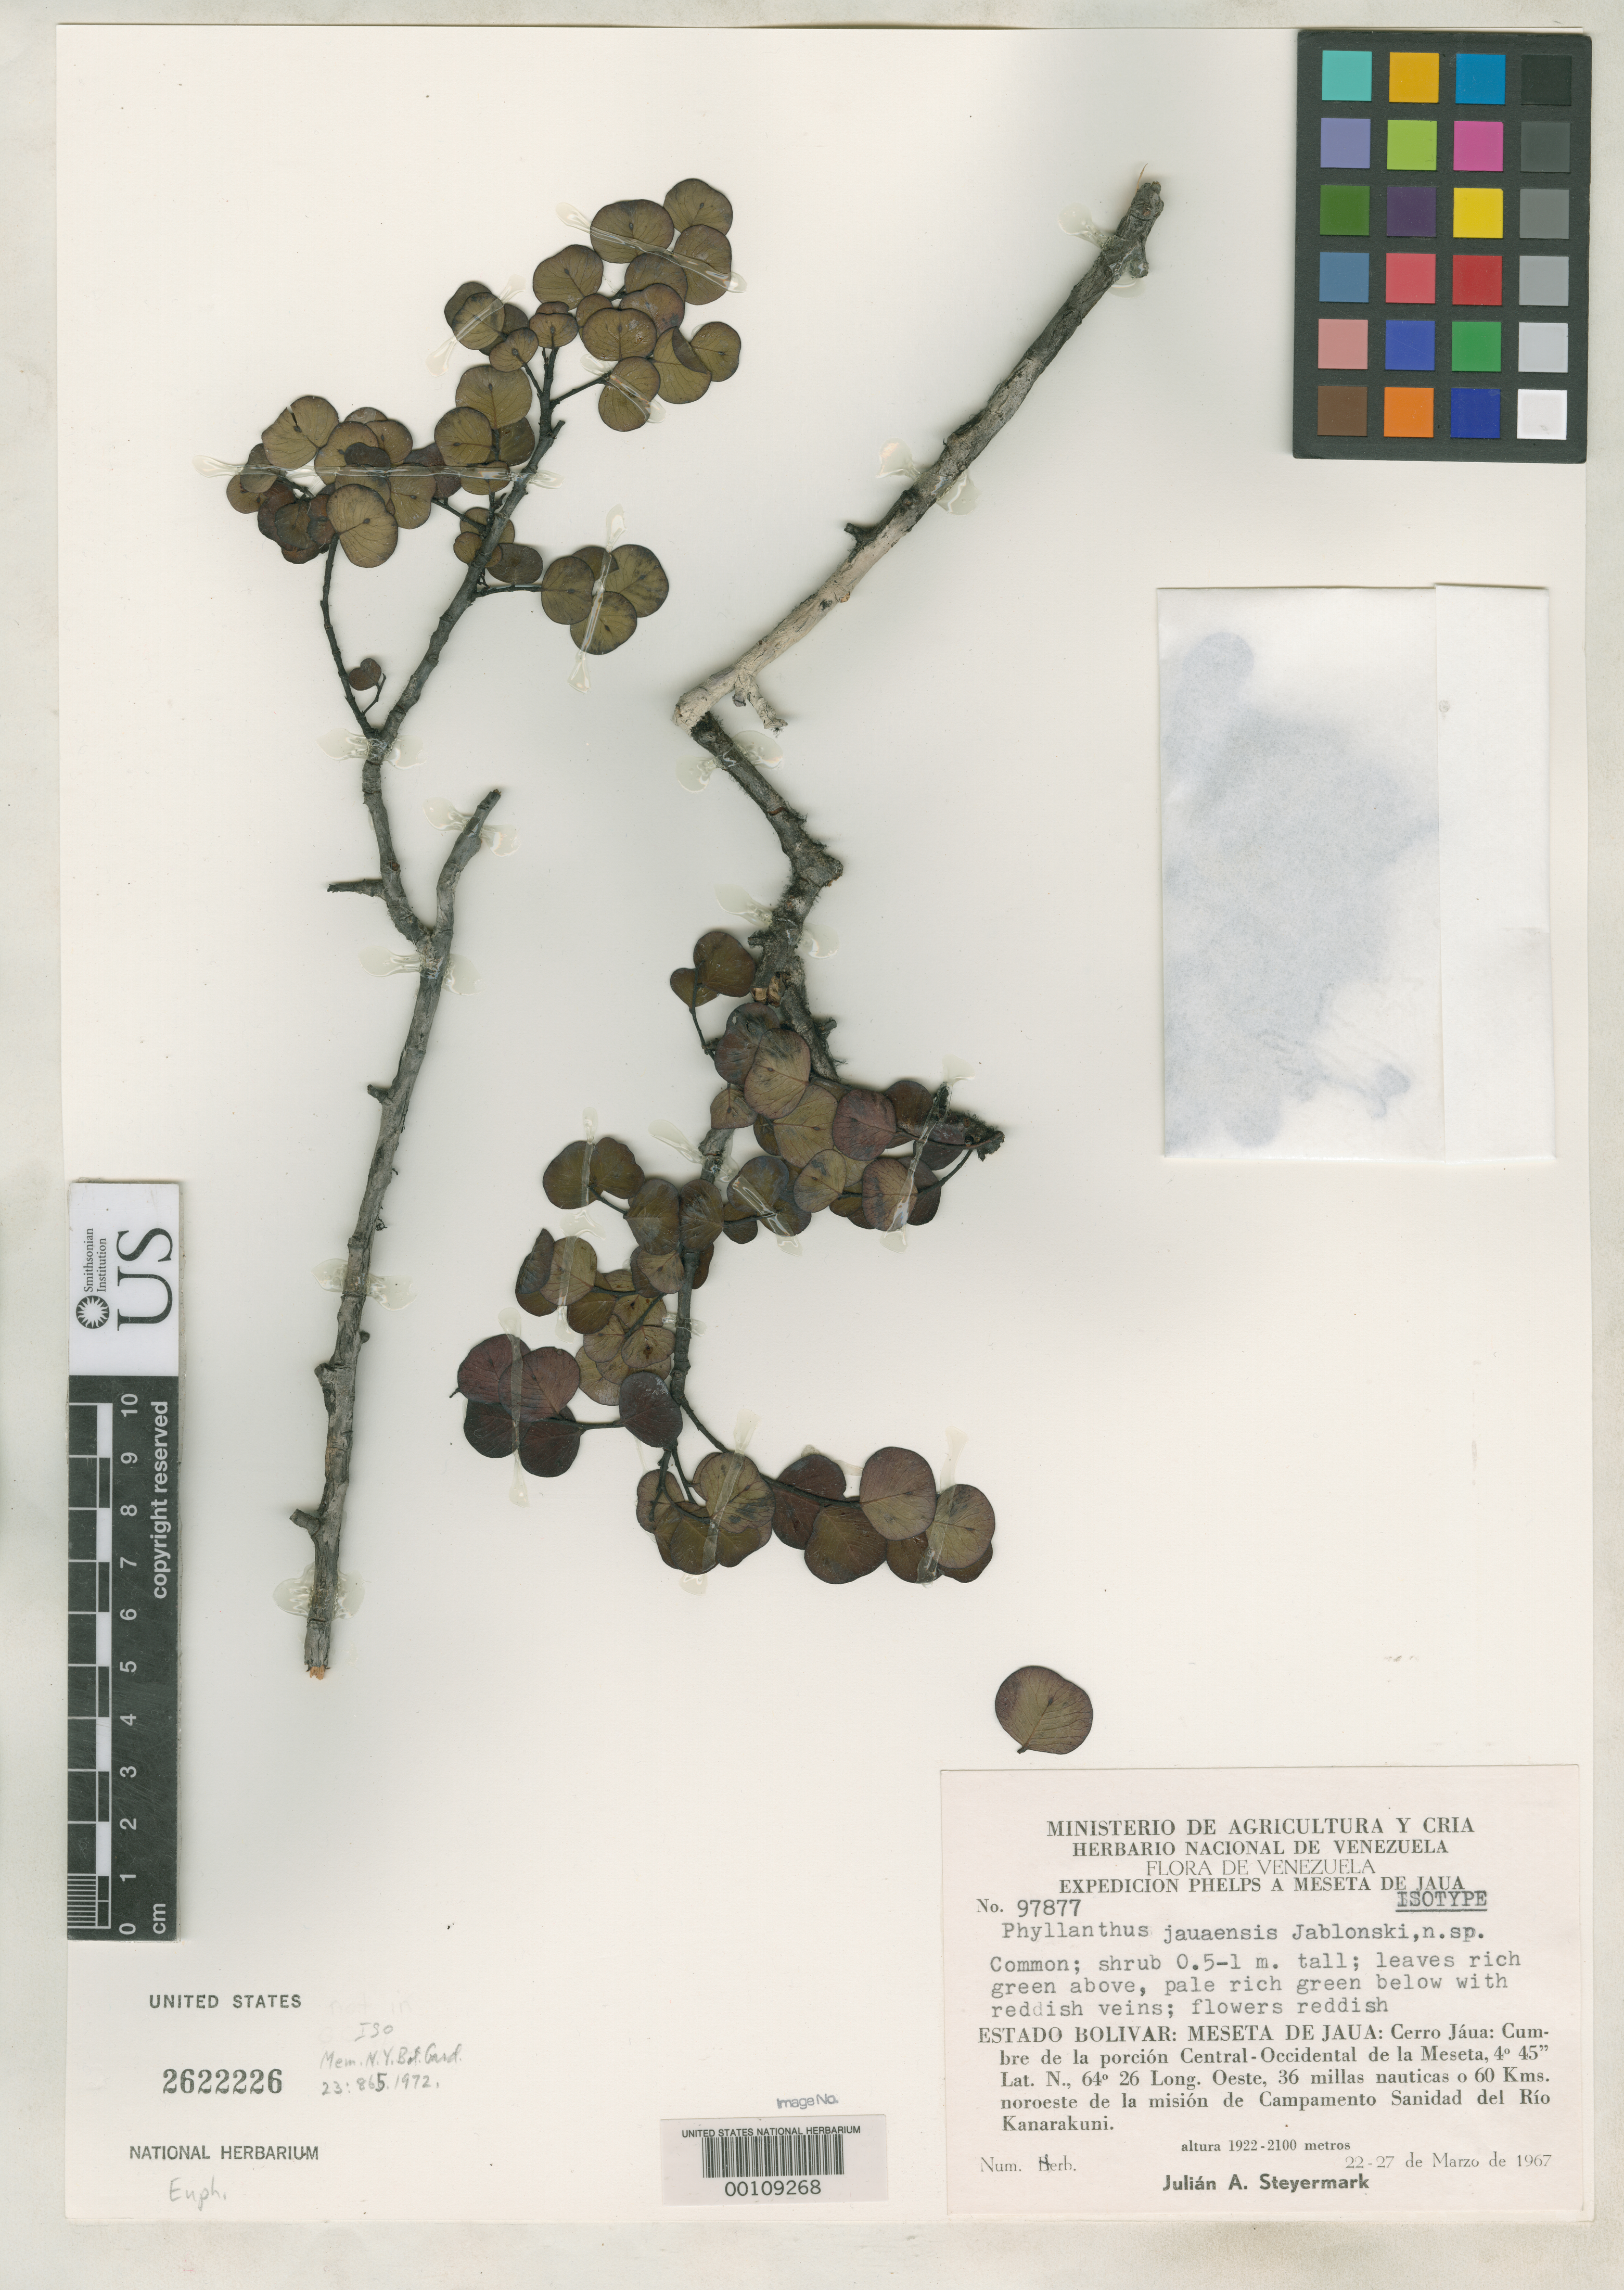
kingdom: Plantae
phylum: Tracheophyta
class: Magnoliopsida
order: Malpighiales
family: Phyllanthaceae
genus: Phyllanthus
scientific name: Phyllanthus jauaensis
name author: Jabl.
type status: Isotype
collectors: J. Steyermark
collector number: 97877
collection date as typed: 22 Mar 1967 to 27 Mar 1967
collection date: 1967-03-22/1967-03-27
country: Venezuela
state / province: Bolivar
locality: Meseta de Jaua, Cerro Jaua.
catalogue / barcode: US 2622226